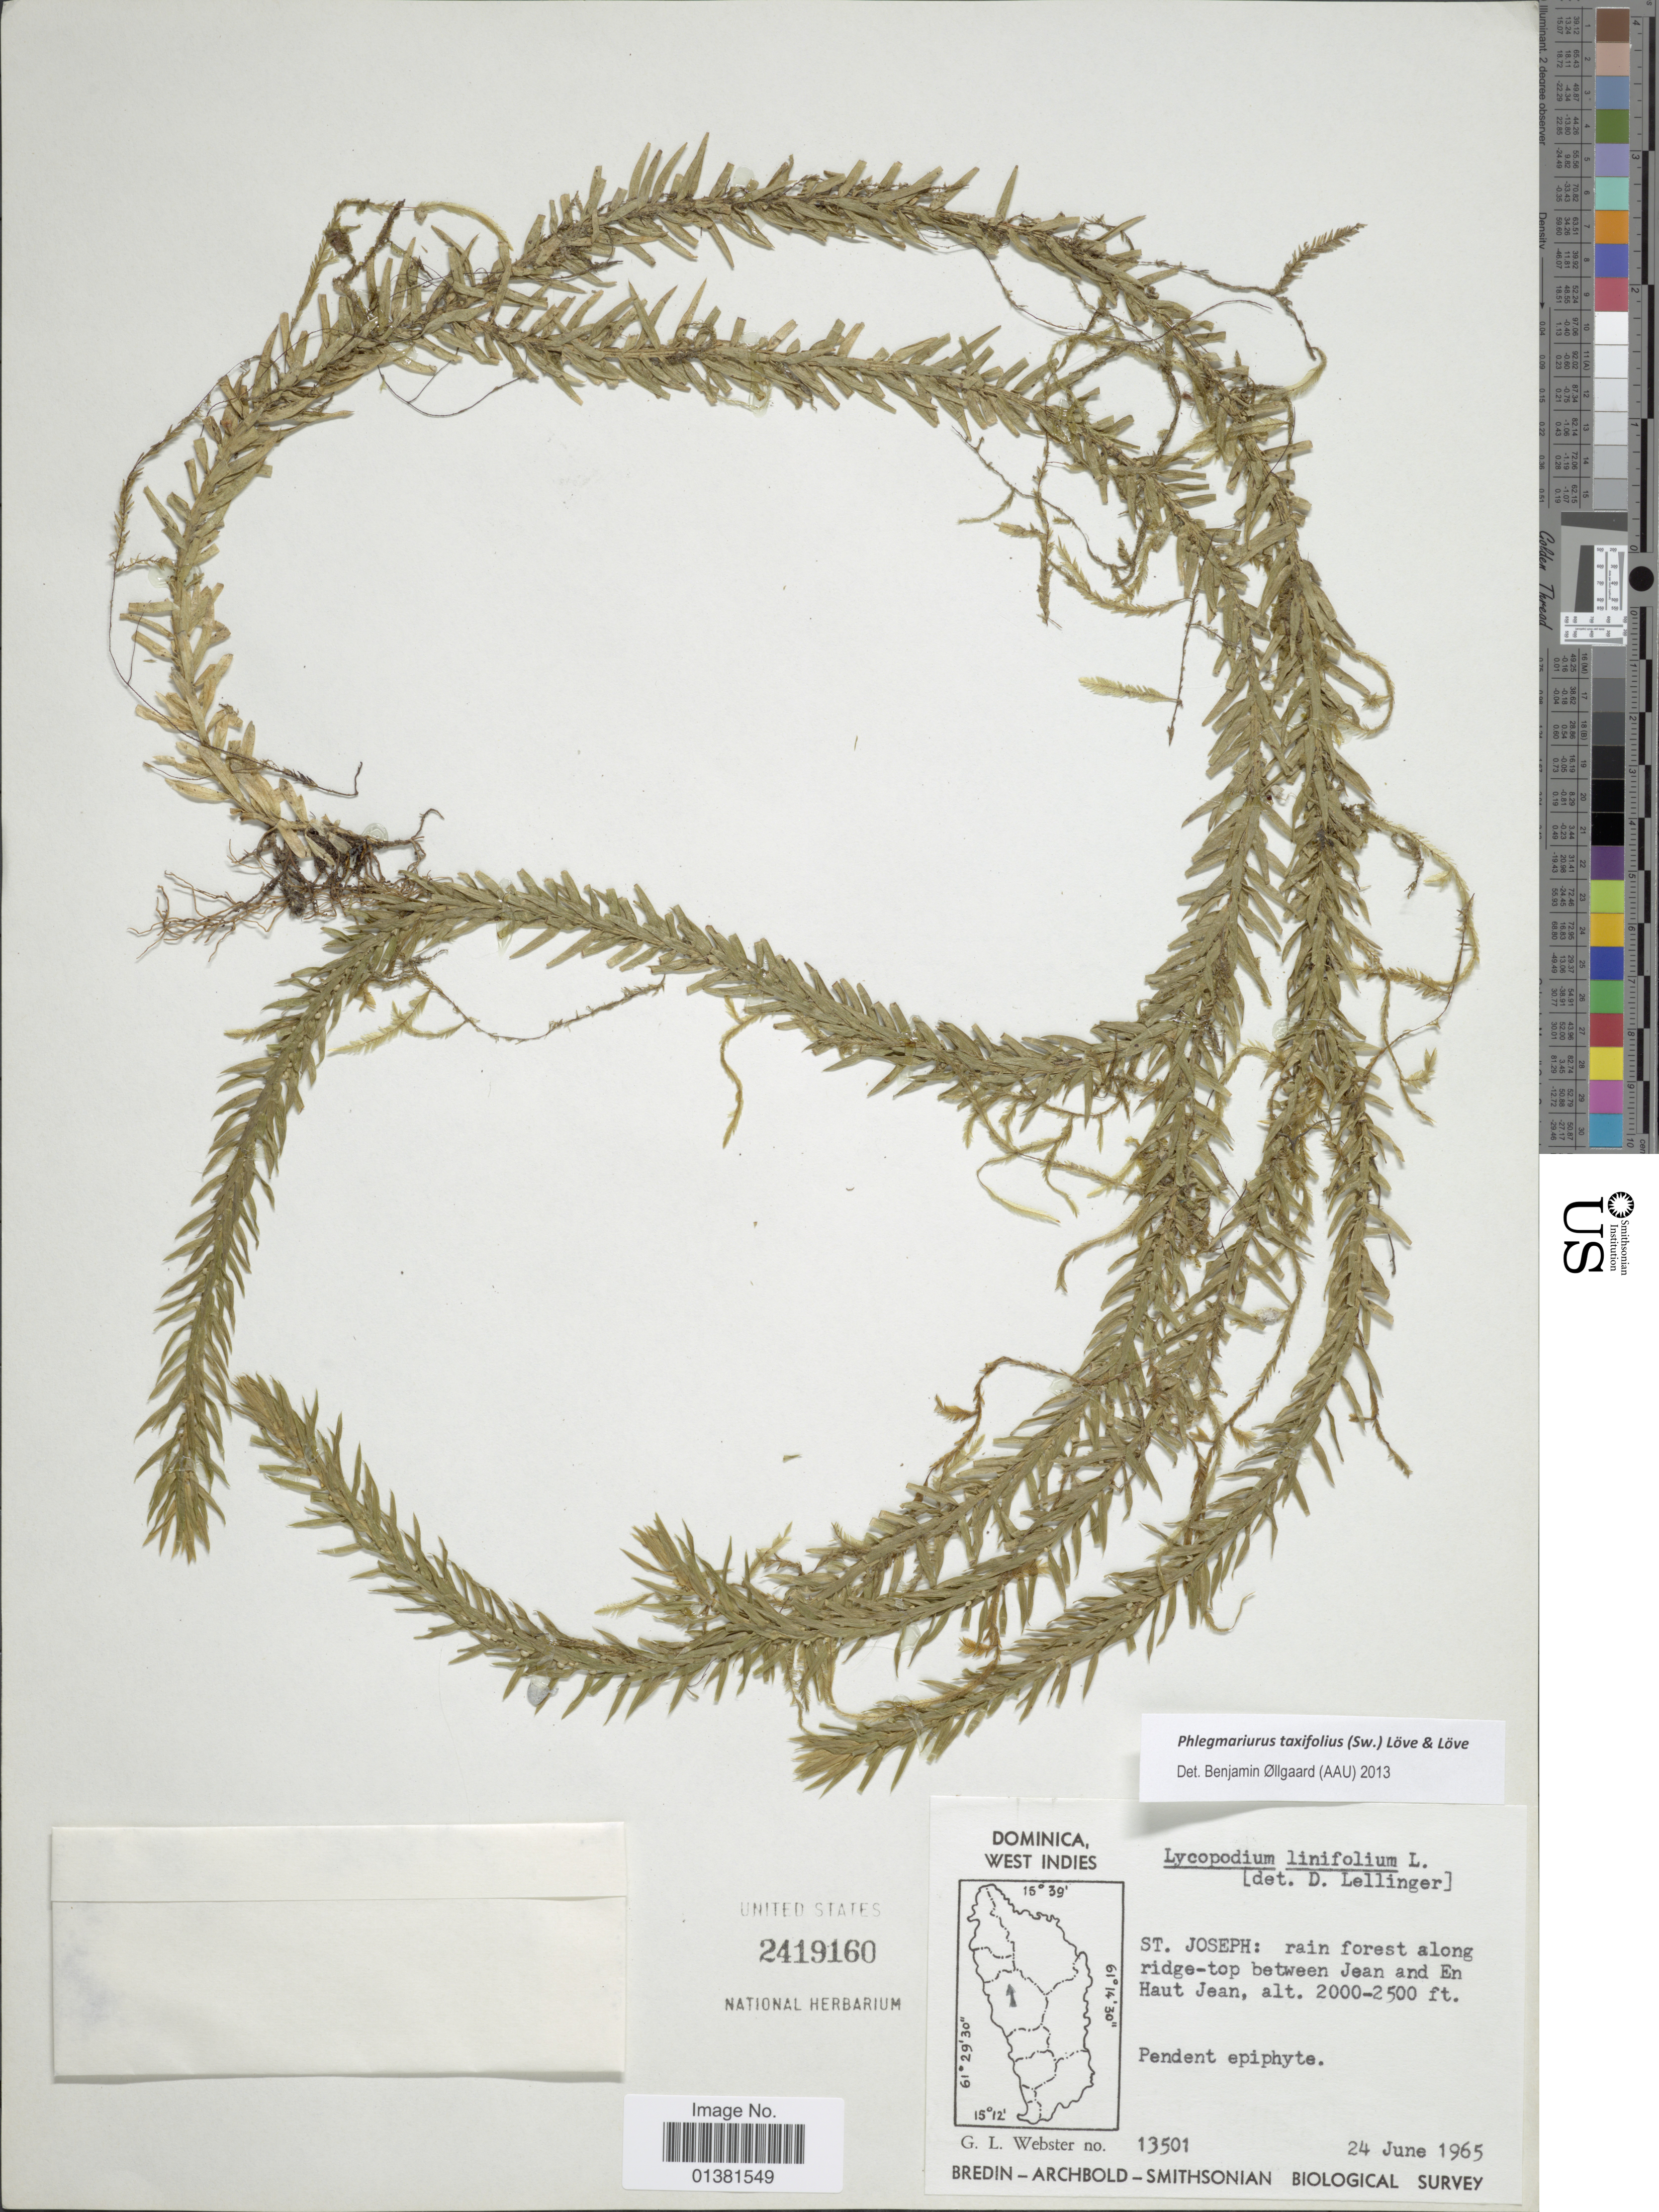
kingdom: Plantae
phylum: Tracheophyta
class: Lycopodiopsida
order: Lycopodiales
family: Lycopodiaceae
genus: Phlegmariurus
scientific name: Phlegmariurus taxifolius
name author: (Sw.) Á. Löve & D. Löve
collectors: G. L. Webster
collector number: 13501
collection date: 1965-06-24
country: Dominica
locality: West Indies, rain forest along ridge-top between Jean and En Haut Jean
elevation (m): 610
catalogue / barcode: US 2419160